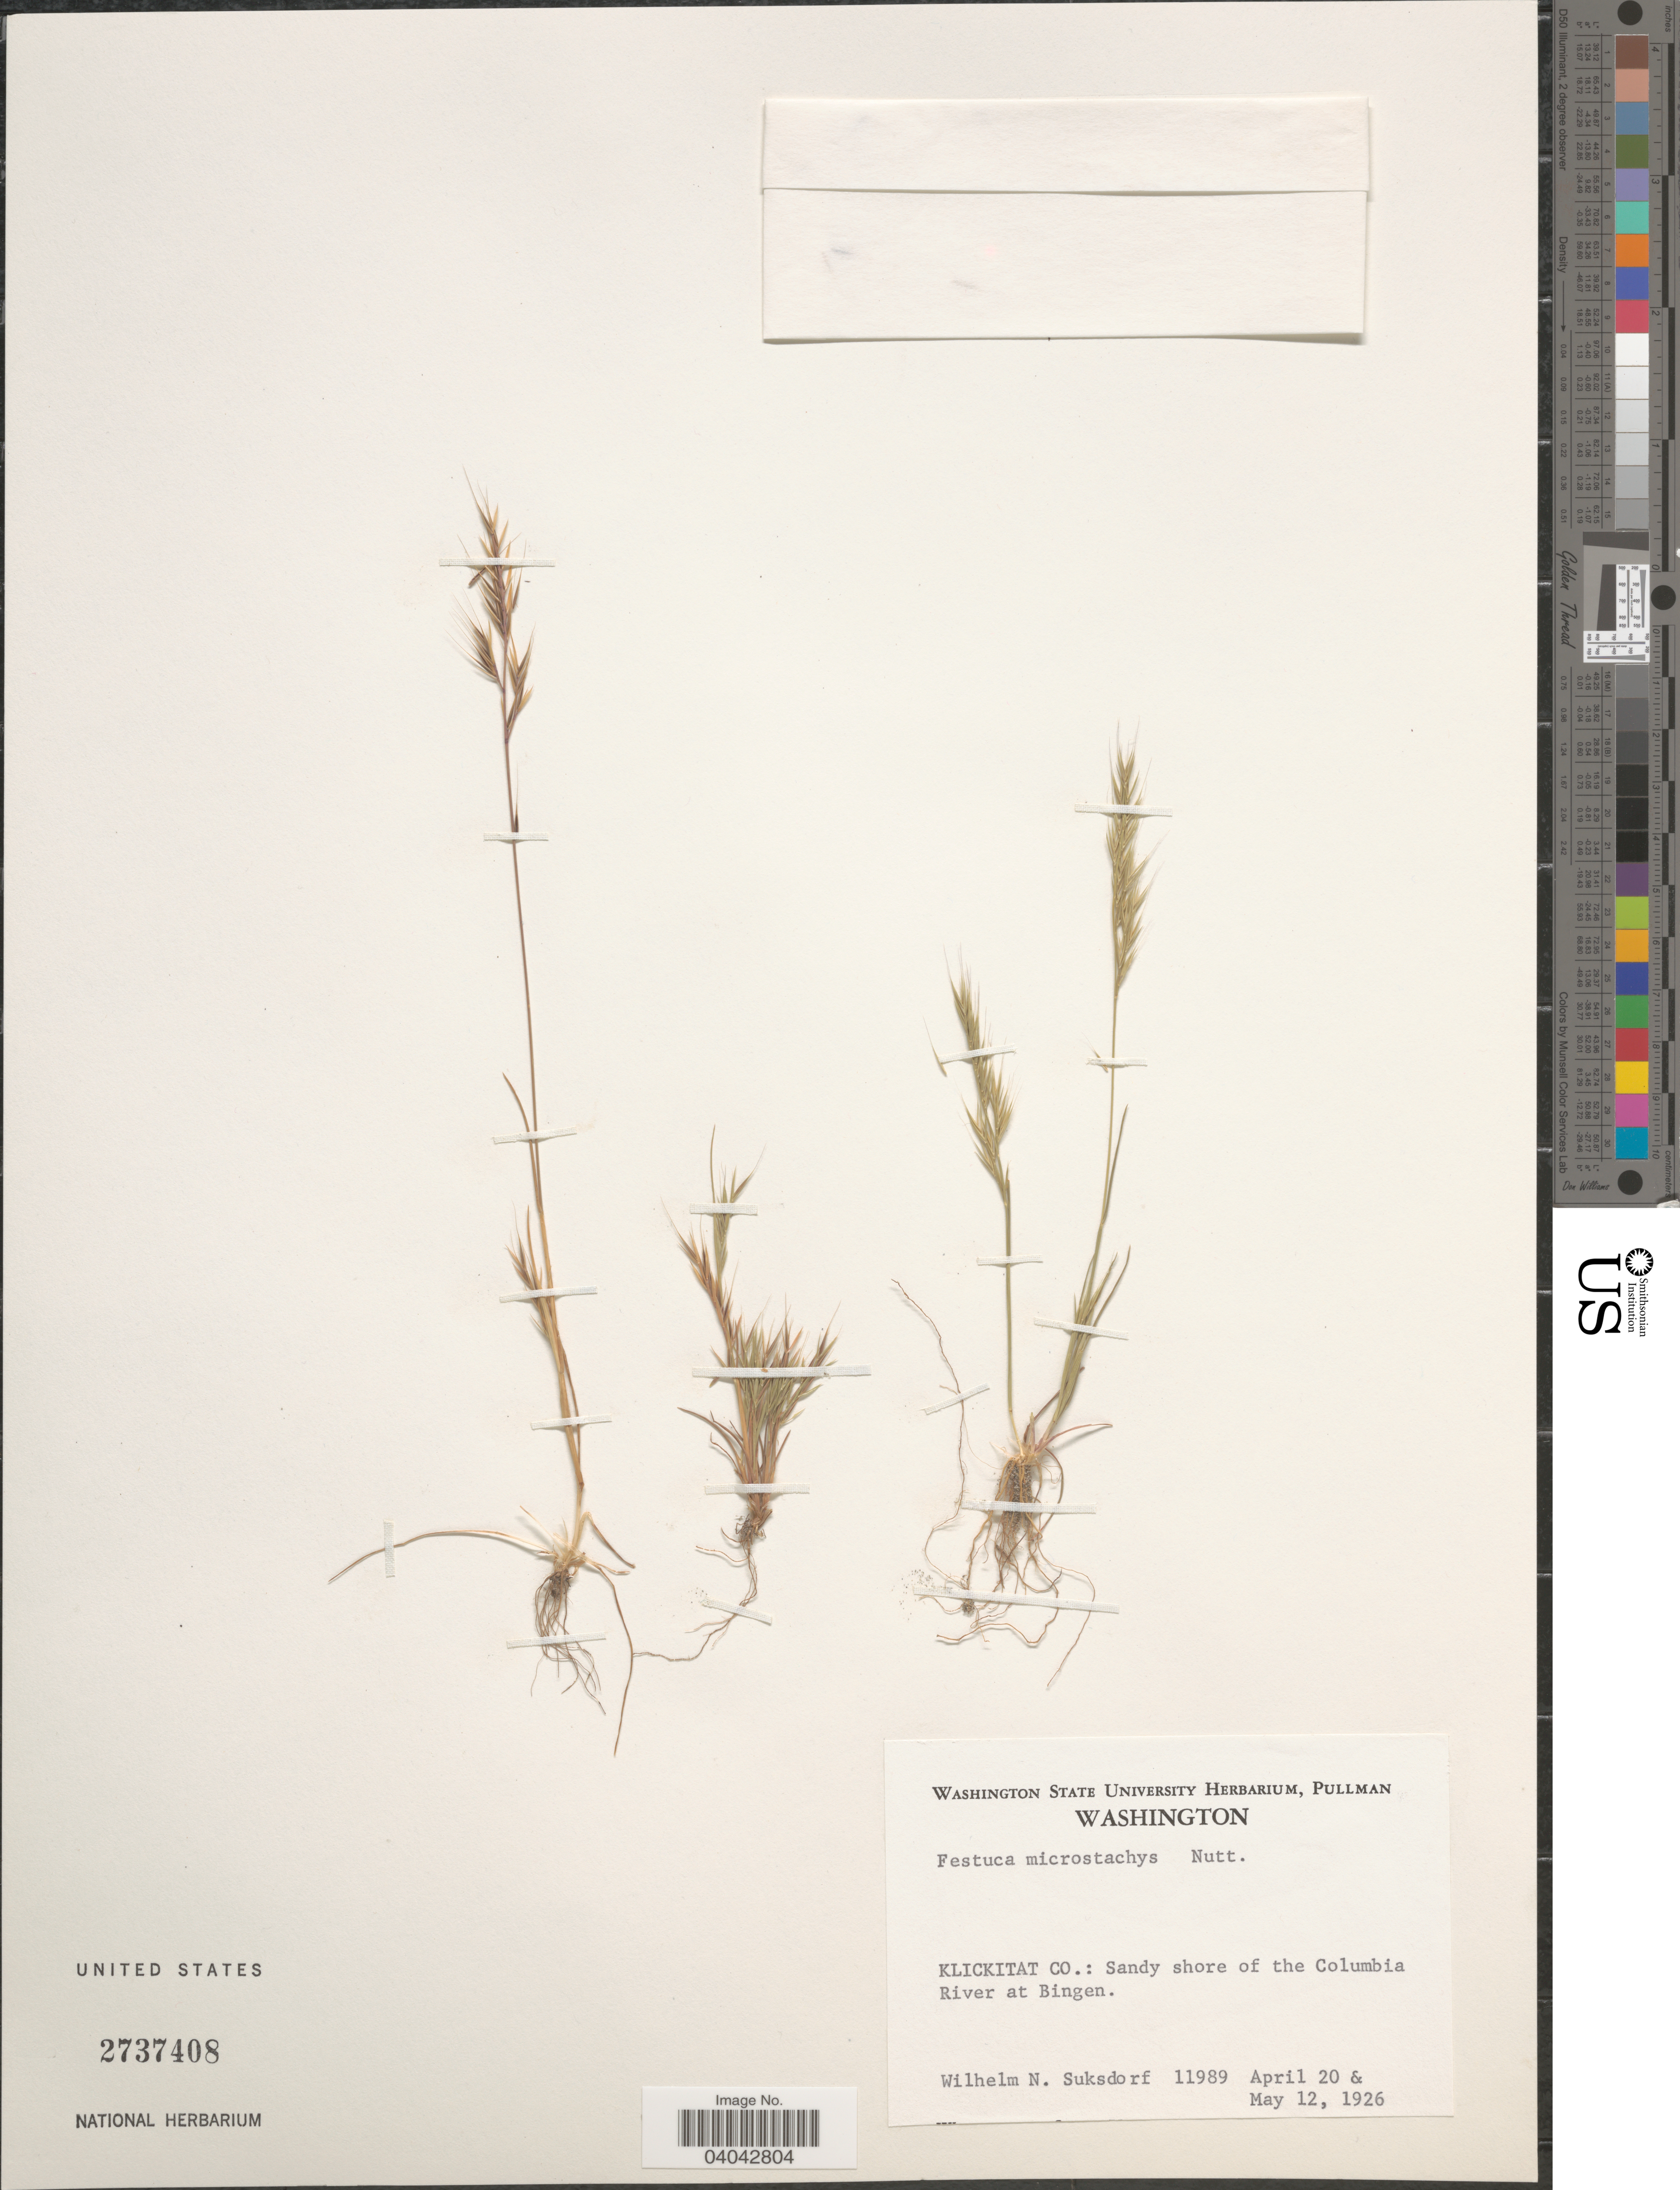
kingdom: Plantae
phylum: Tracheophyta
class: Liliopsida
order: Poales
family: Poaceae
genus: Festuca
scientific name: Festuca microstachys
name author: Nutt.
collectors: W. N. Suksdorf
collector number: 11989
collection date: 1926-04-20/1926-05-12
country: United States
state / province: Washington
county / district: Klickitat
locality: Klickitat Co.: Sandy shore of the Columbia River at Bingen.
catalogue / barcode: US 2737408